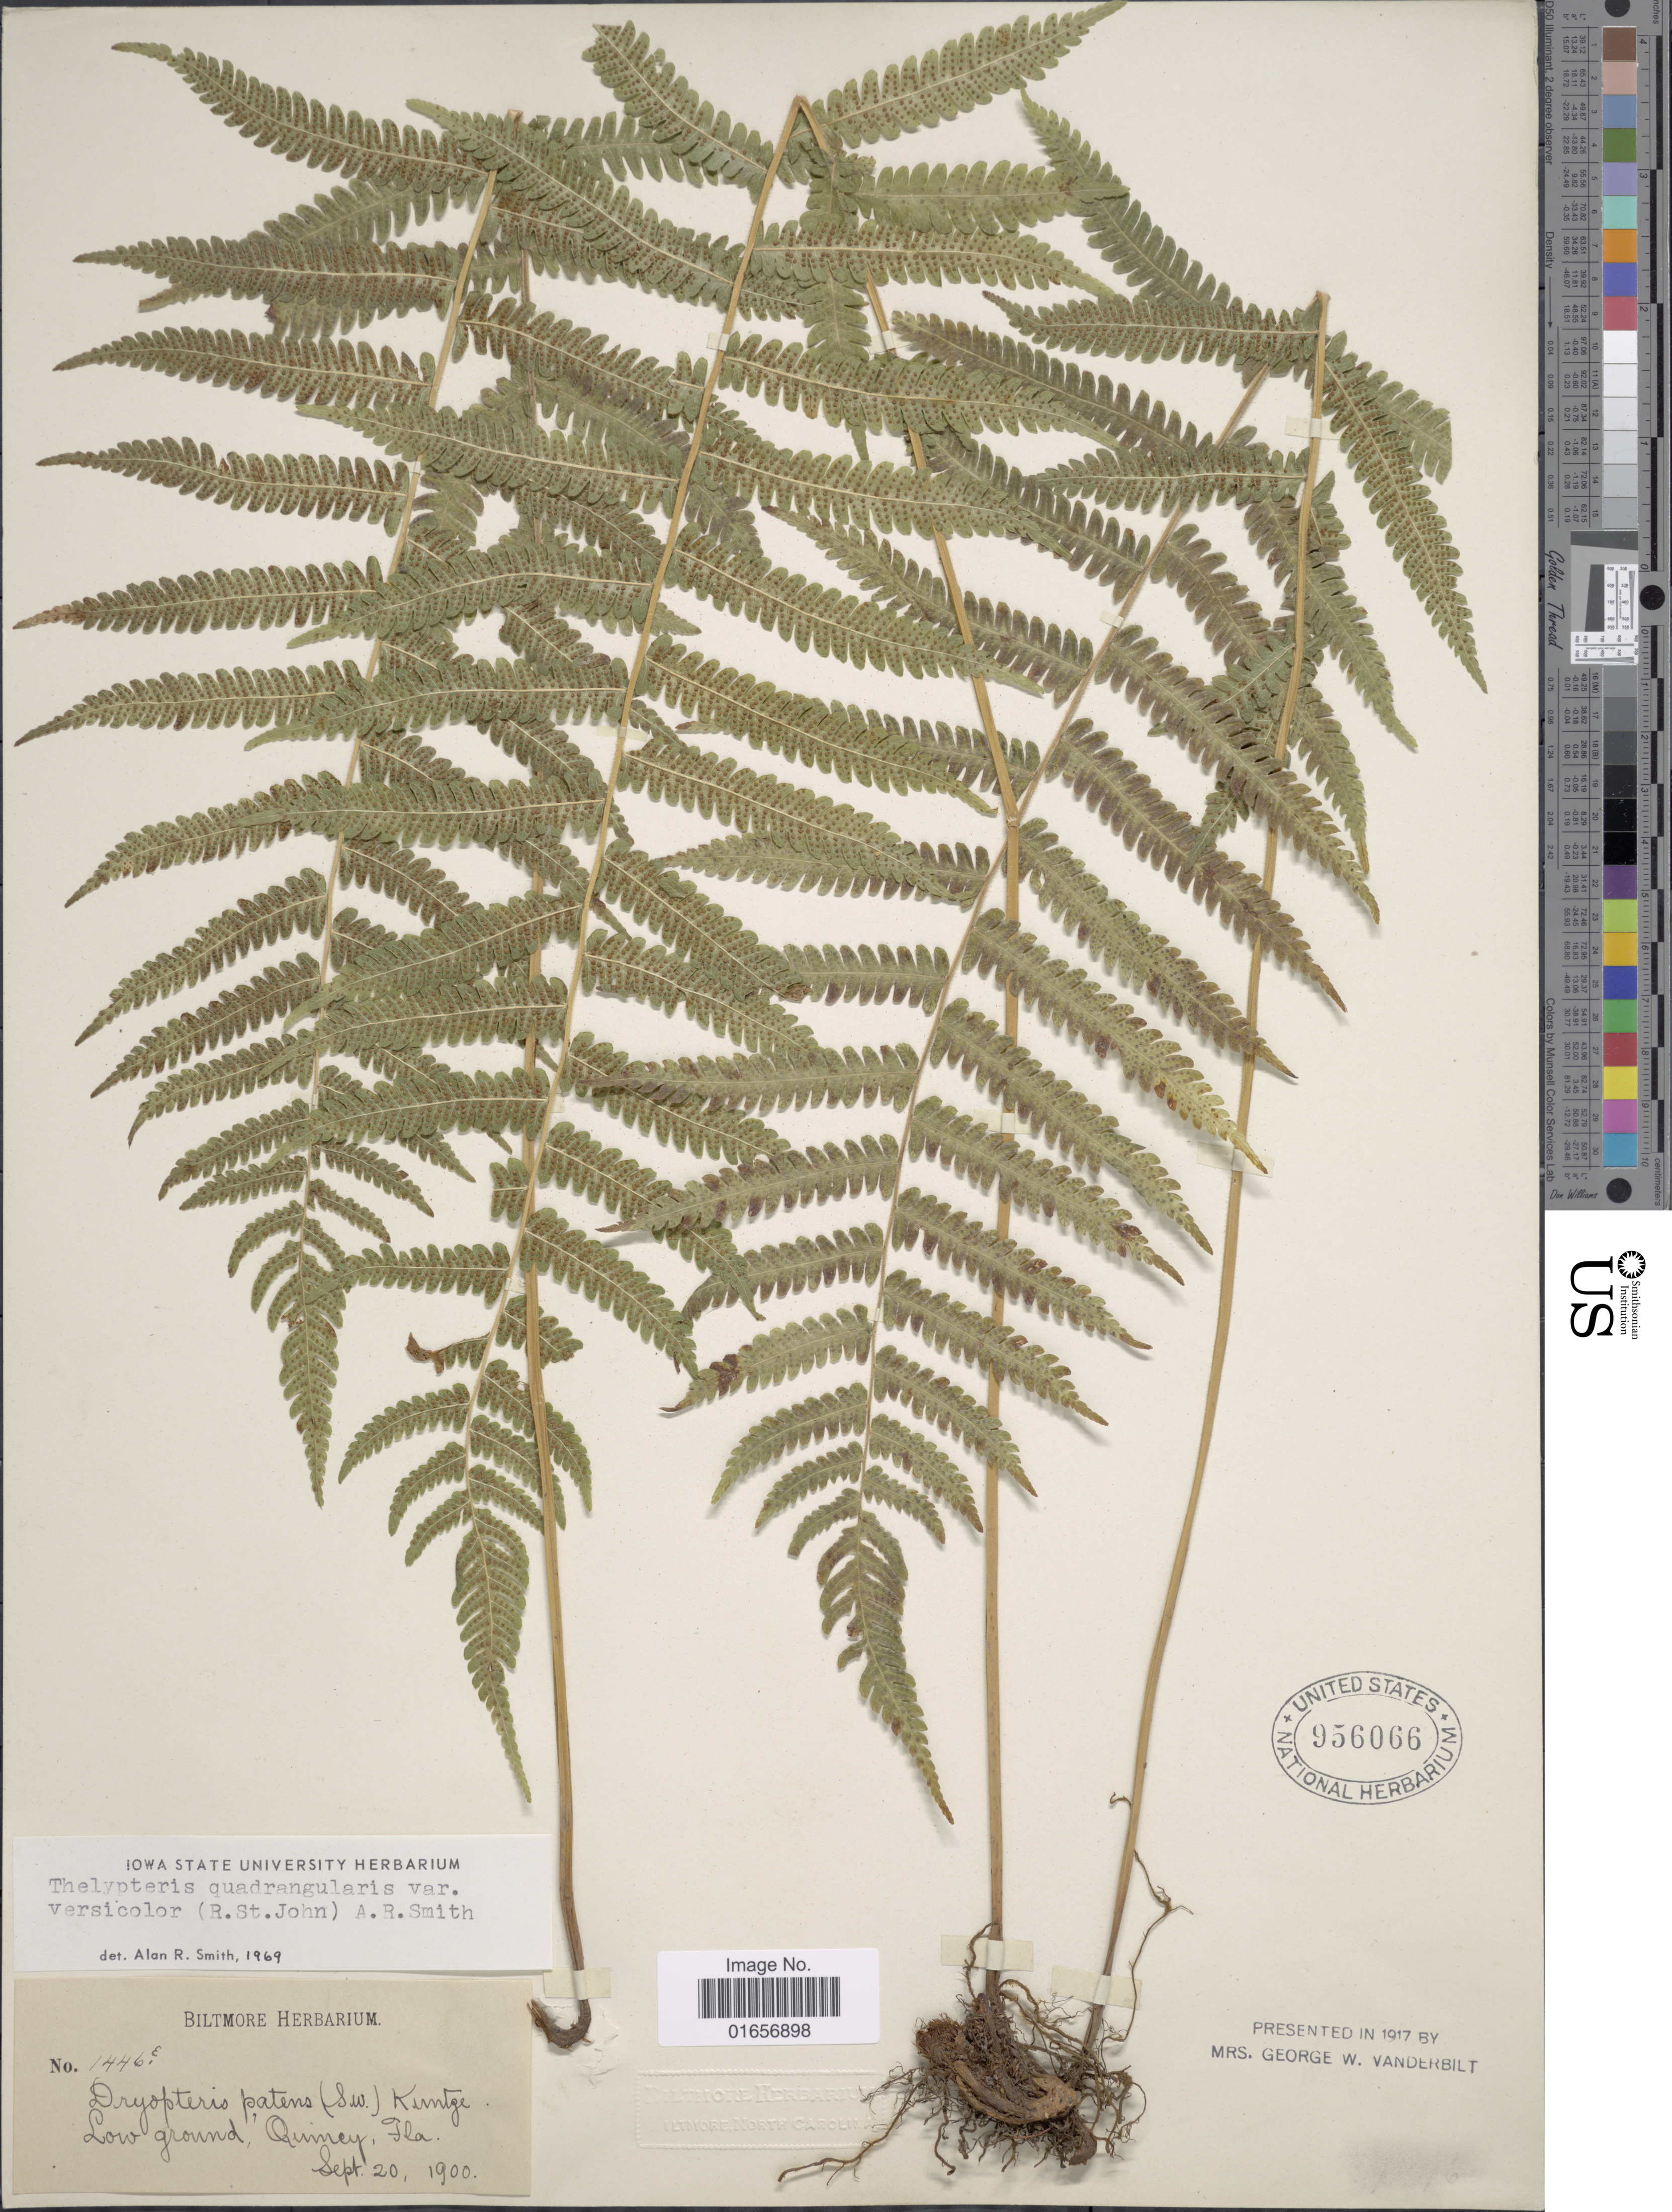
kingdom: Plantae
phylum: Tracheophyta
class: Polypodiopsida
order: Polypodiales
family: Thelypteridaceae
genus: Christella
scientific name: Christella hispidula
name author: (Decne.) Holttum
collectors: ex herb. Biltmore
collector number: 1446 E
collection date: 1900-09-20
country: United States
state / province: Florida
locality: Low ground, Quiney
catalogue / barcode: US 956066